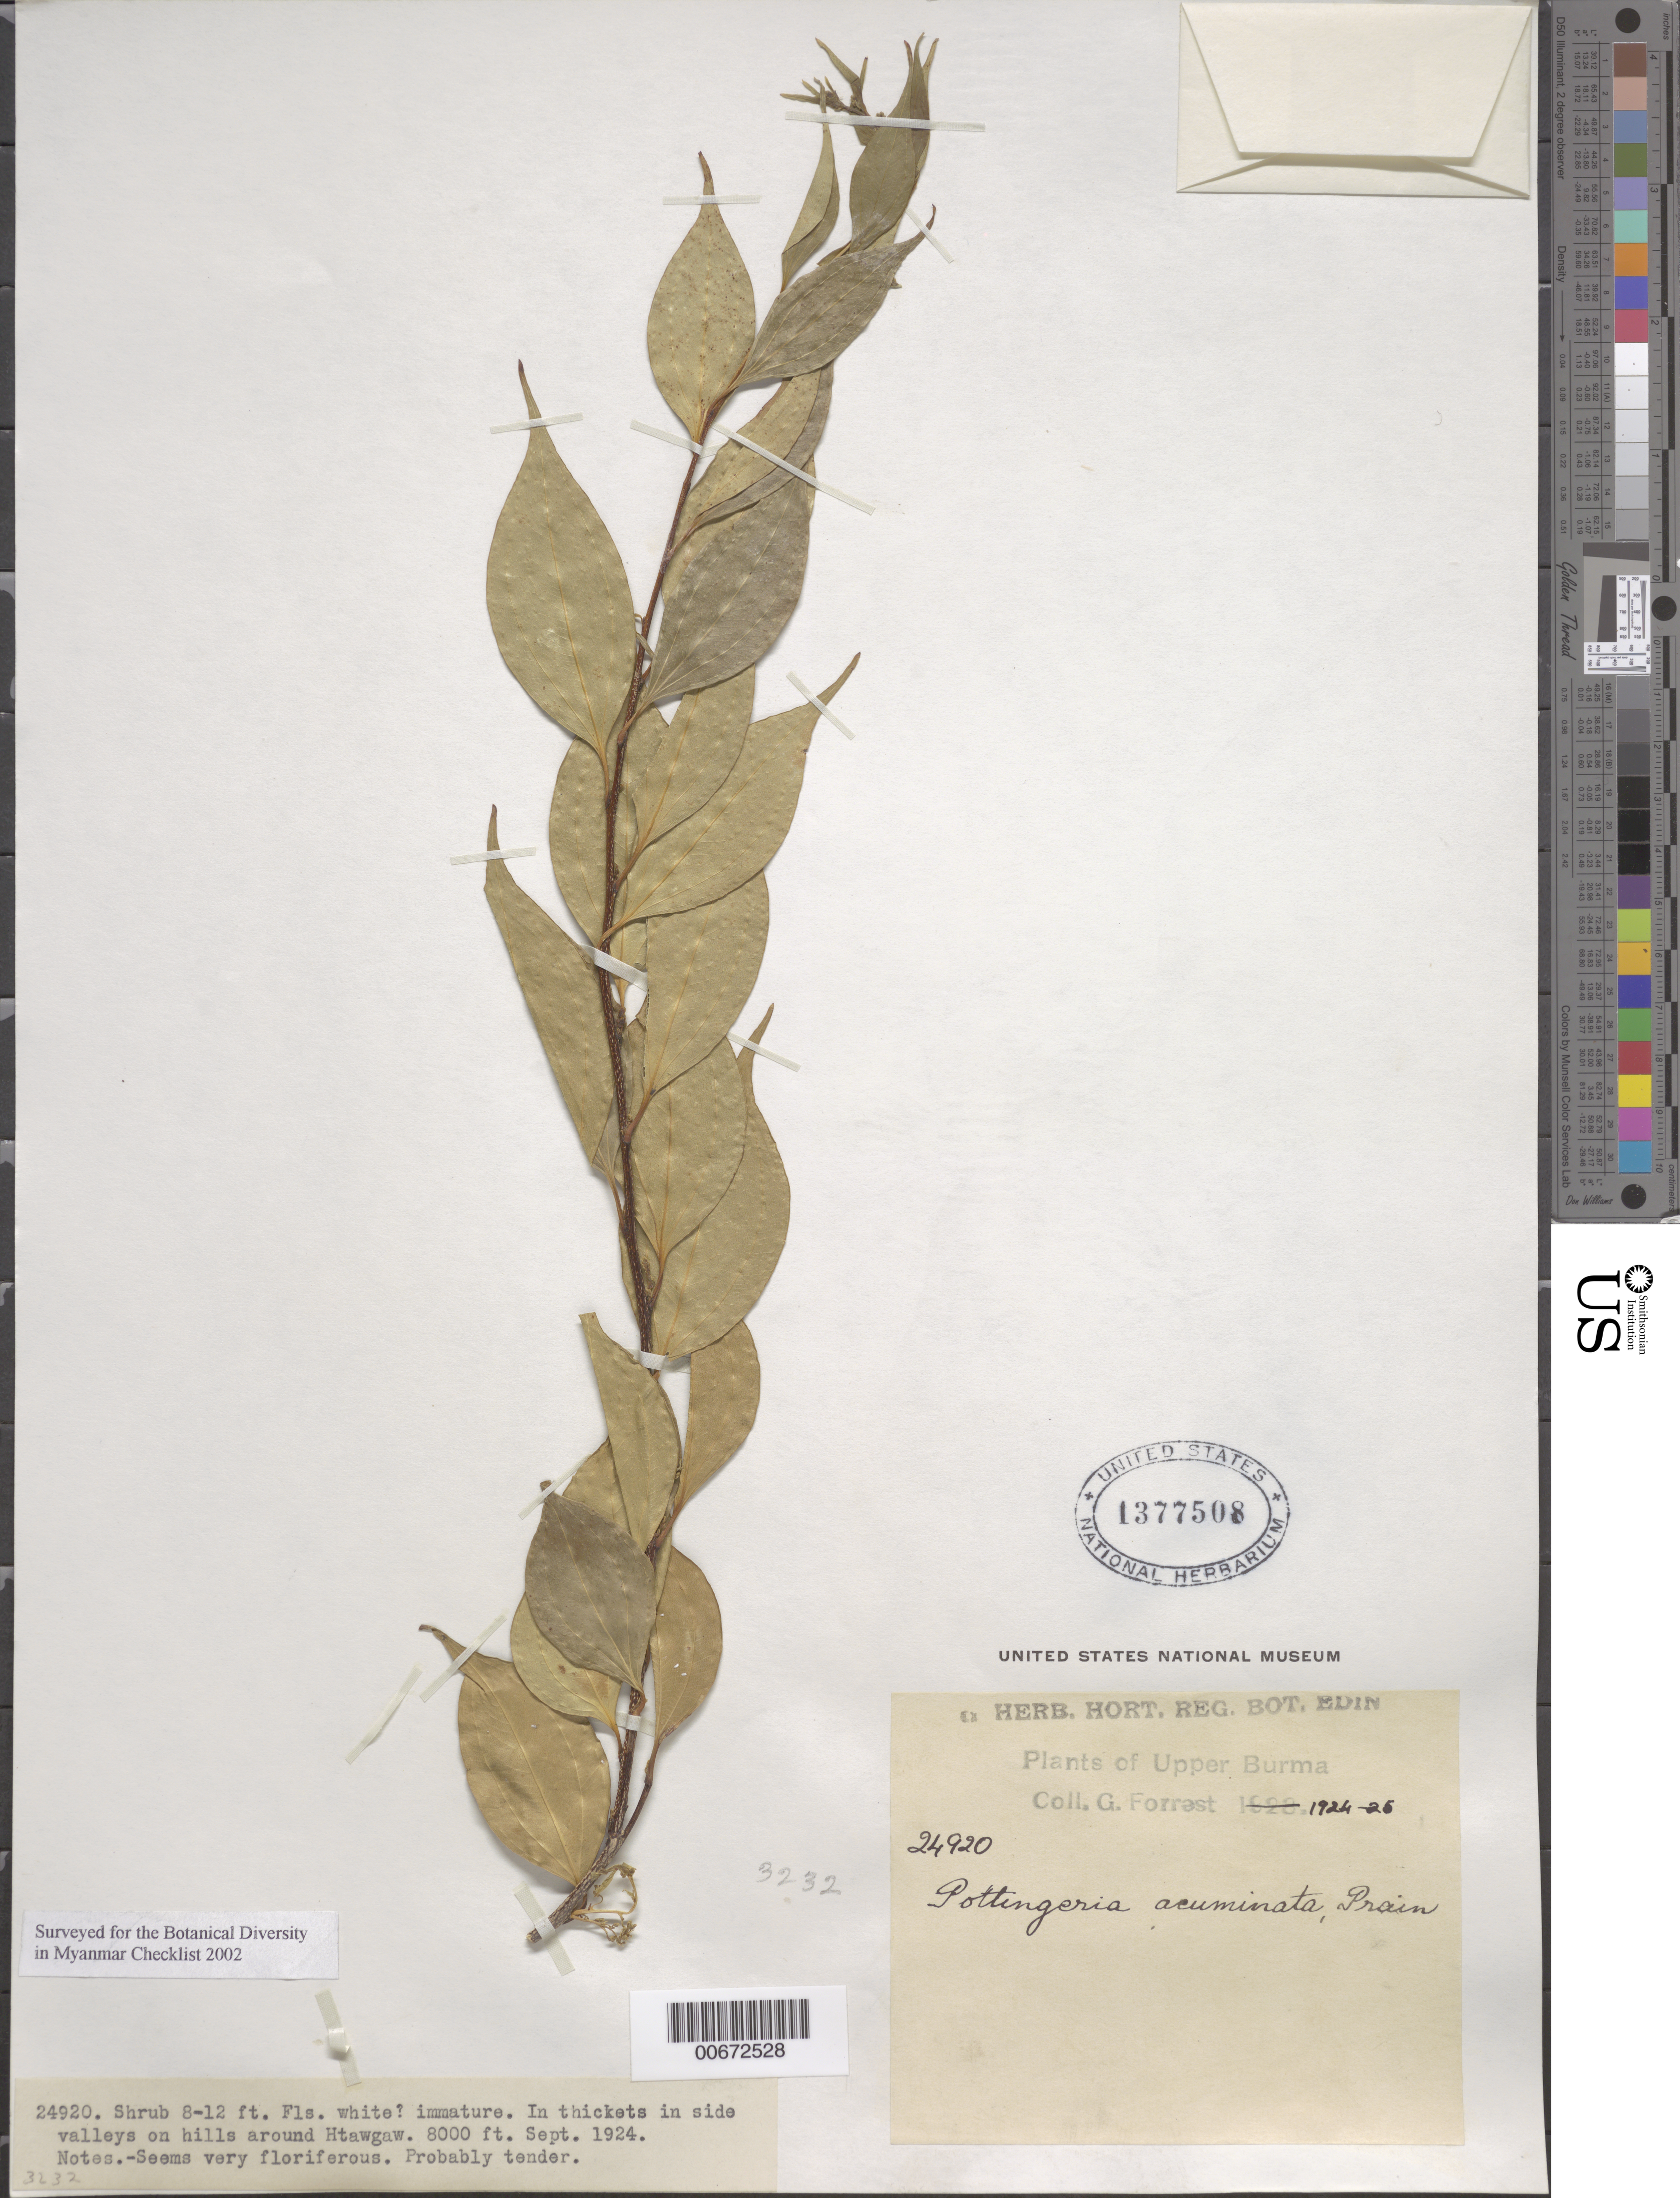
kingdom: Plantae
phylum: Tracheophyta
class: Magnoliopsida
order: Celastrales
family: Celastraceae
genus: Pottingeria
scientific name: Pottingeria acuminata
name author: Prain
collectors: G. Forrest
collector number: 24920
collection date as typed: Sep 1924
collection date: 1924-09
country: Myanmar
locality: Upper Burma, around Htawgaw.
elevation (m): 2438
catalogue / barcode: US 1377508